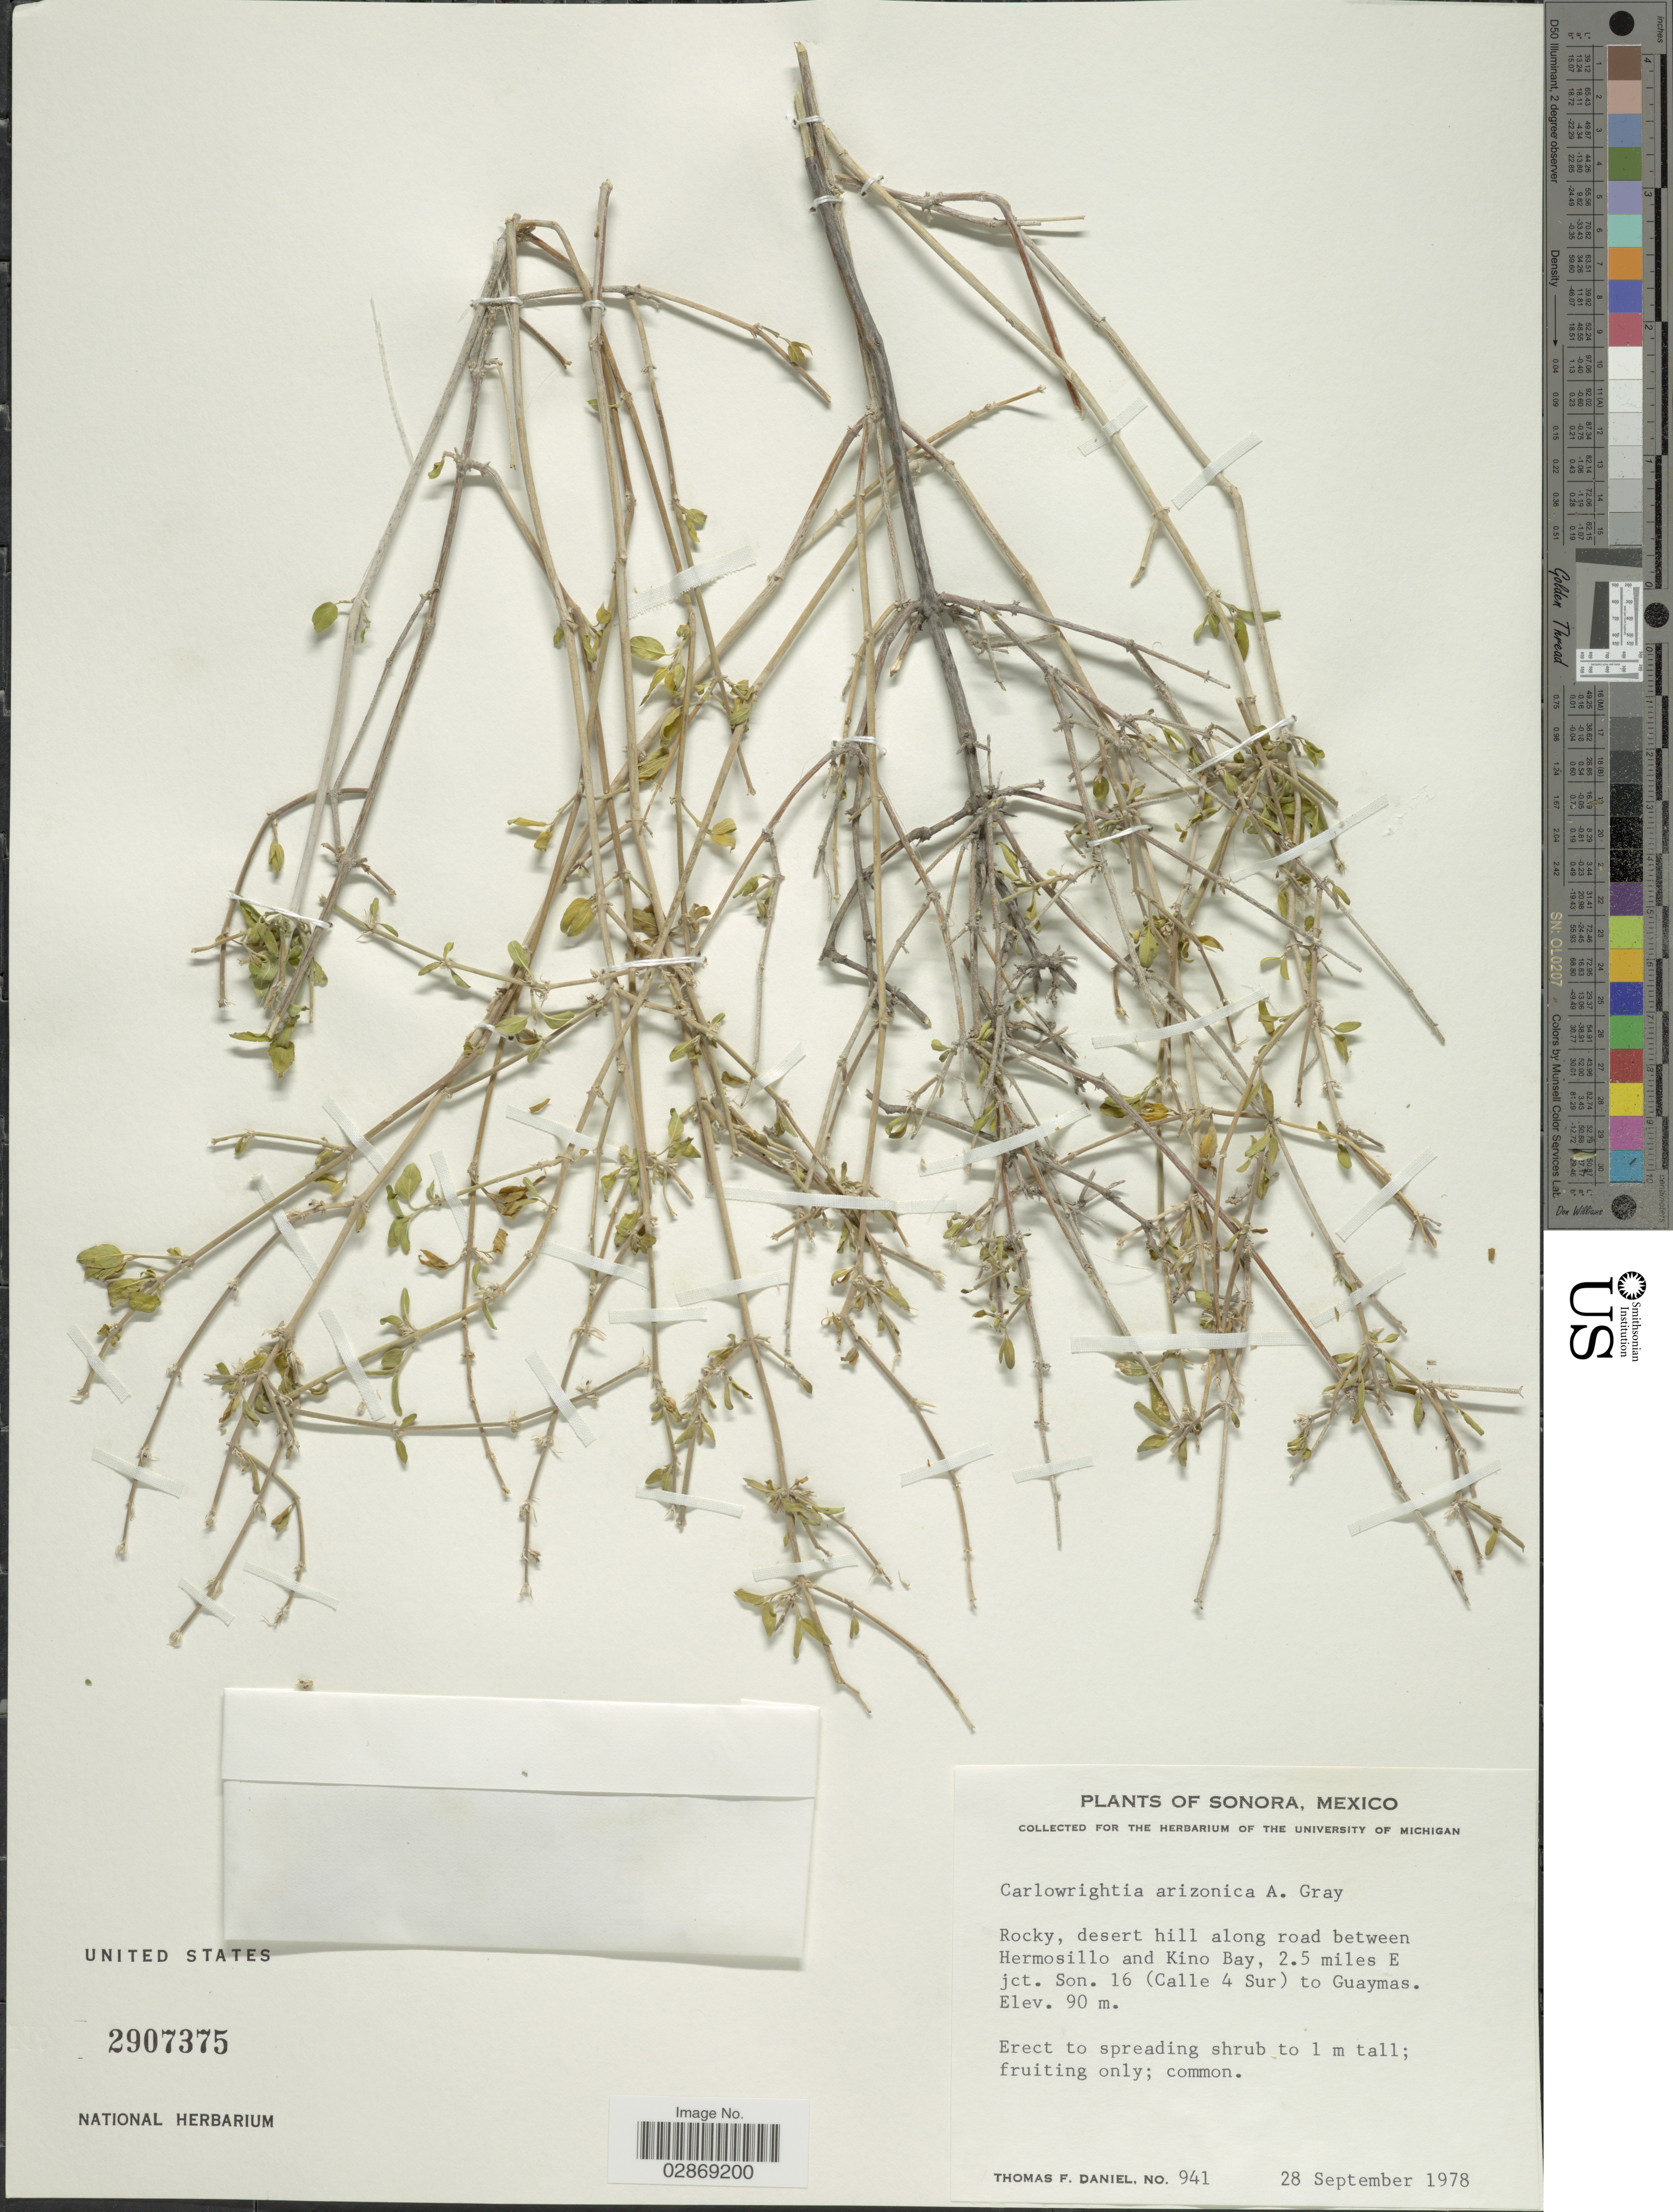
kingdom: Plantae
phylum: Tracheophyta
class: Magnoliopsida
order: Lamiales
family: Acanthaceae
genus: Carlowrightia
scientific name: Carlowrightia arizonica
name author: A. Gray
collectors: T. F. Daniel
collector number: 941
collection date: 1978-09-28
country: Mexico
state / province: Sonora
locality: Rocky, desert hill along road between Hermosillo and Kino Bay, 2.5 miles E jct. Son. 16 (Calle 4 Sur) to Guaymas.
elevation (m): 90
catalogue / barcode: US 2907375